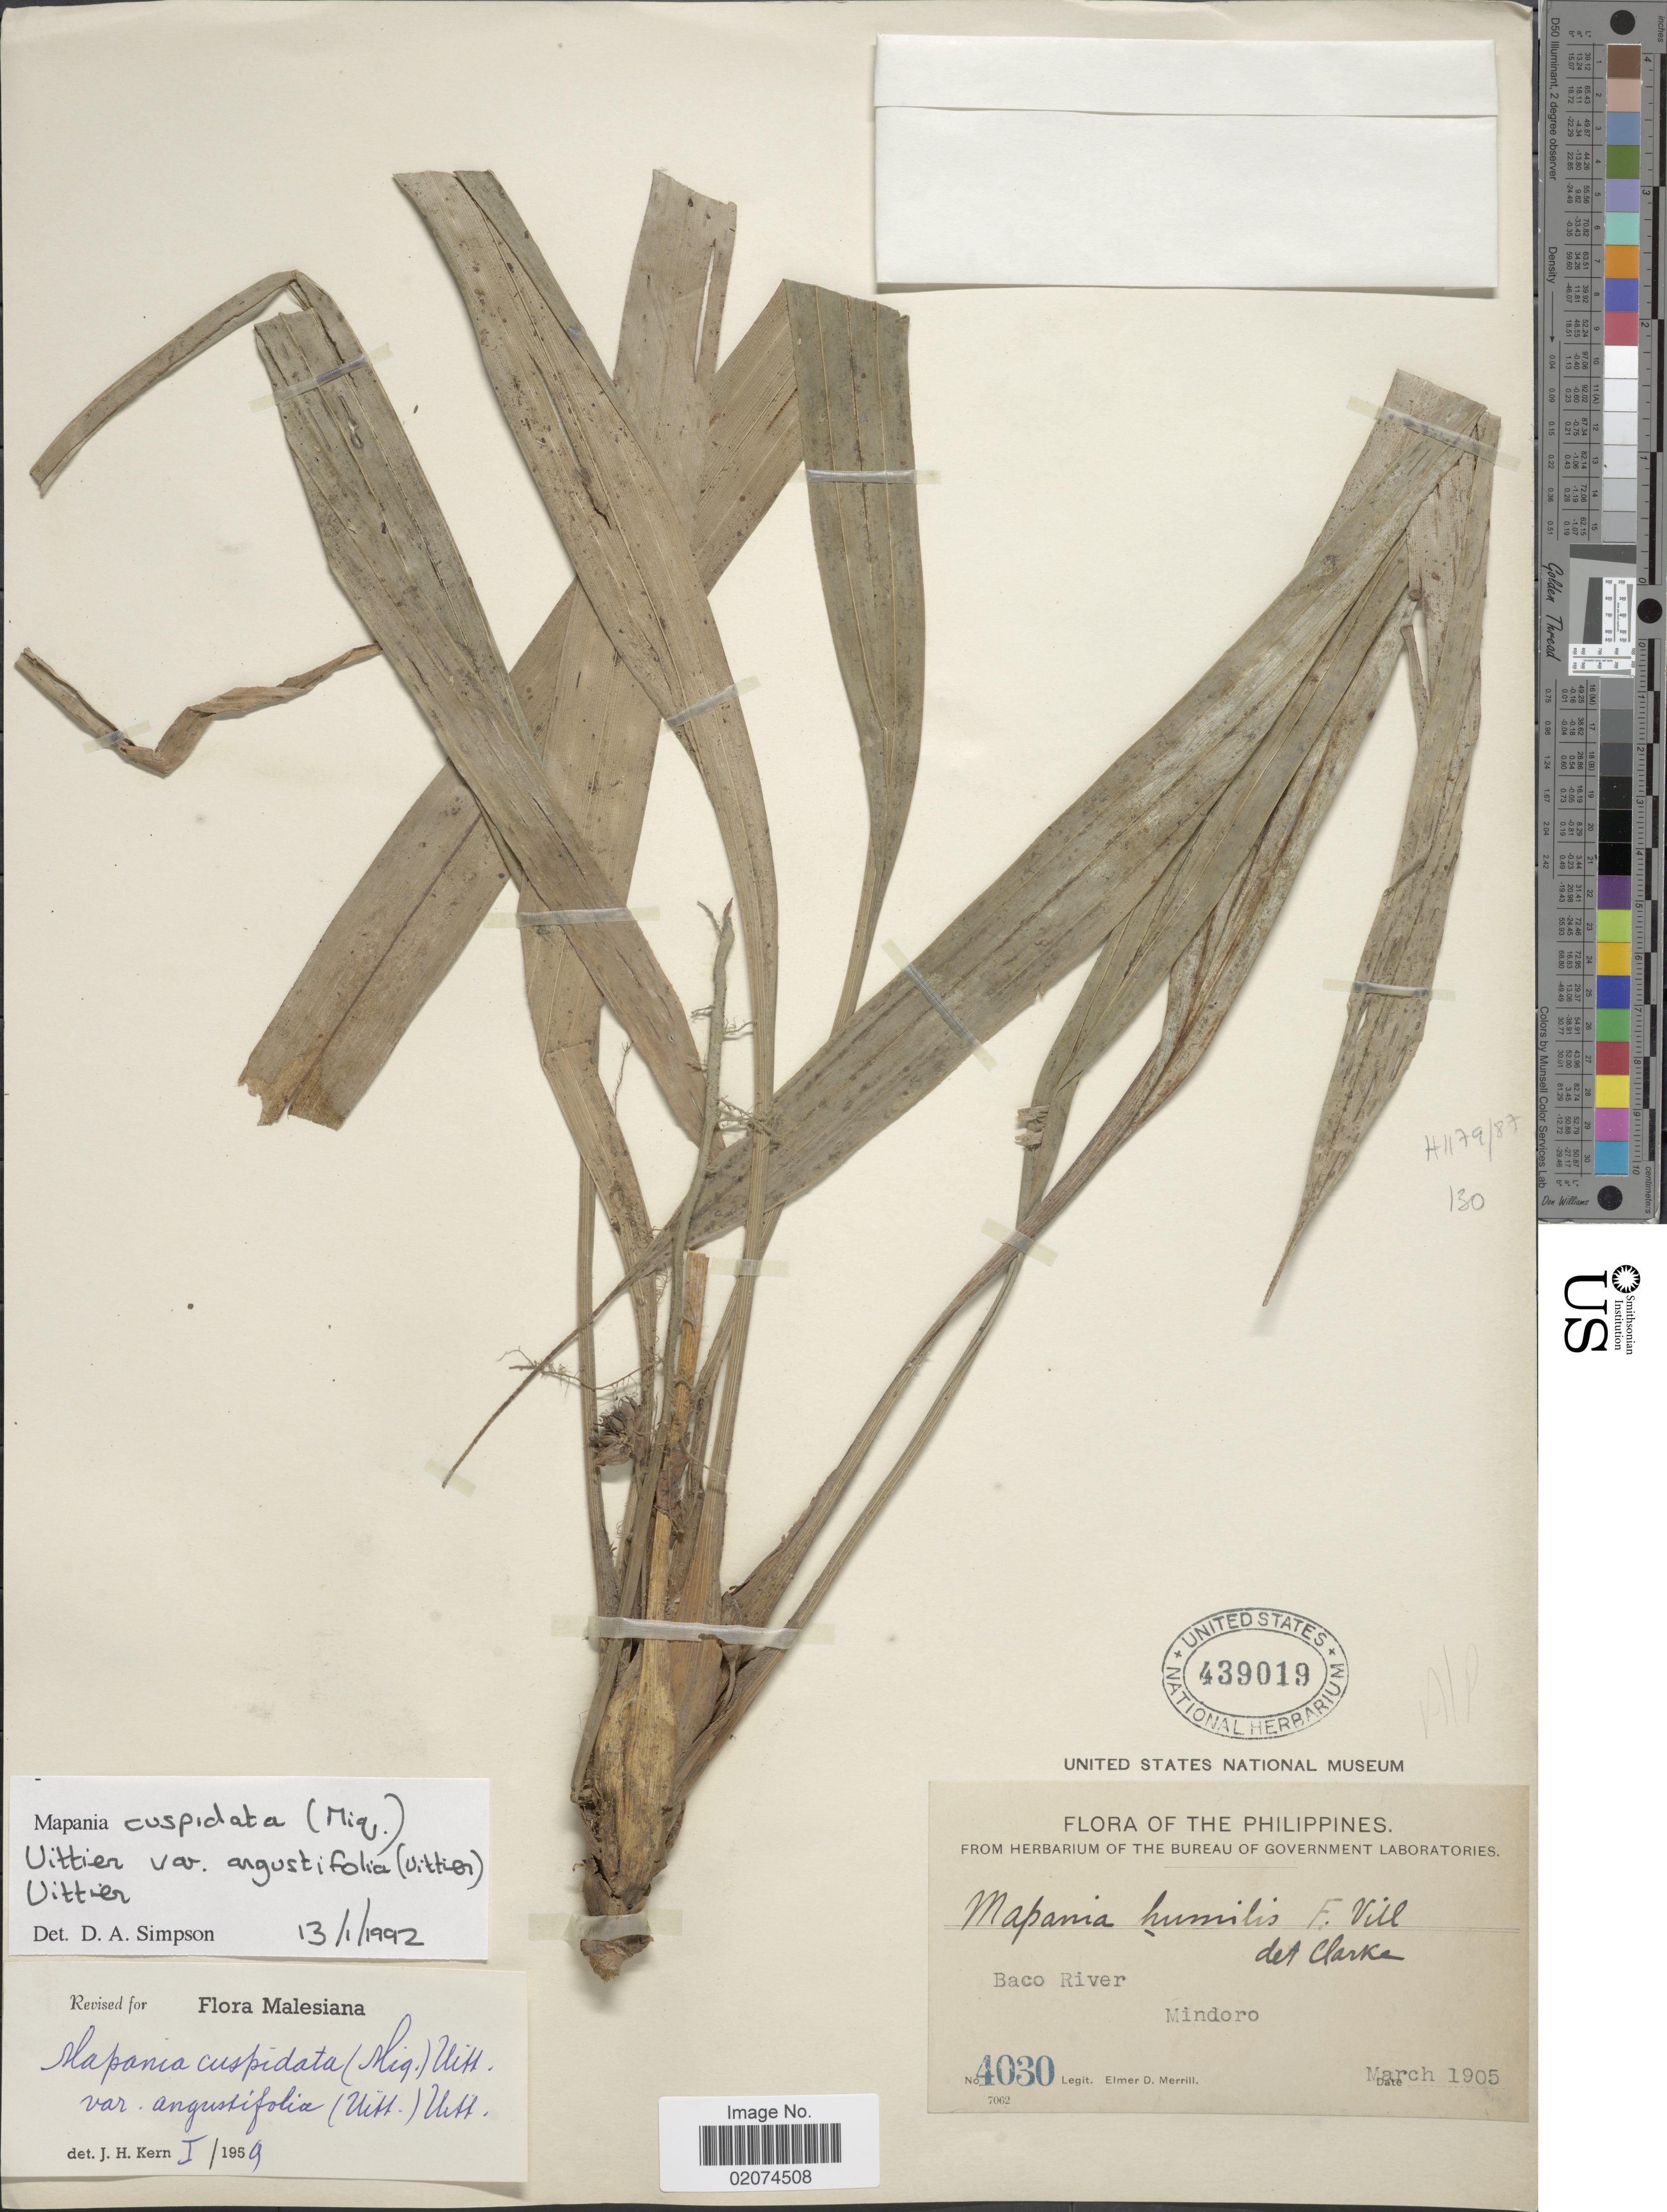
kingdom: Plantae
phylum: Tracheophyta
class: Liliopsida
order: Poales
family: Cyperaceae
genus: Mapania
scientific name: Mapania cuspidata var. angustifolia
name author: (Uittien) Uittien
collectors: E. D. Merrill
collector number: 4030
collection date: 1905-03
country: Philippines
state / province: Mimaropa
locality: Baco River, Mindoro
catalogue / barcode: US 439019